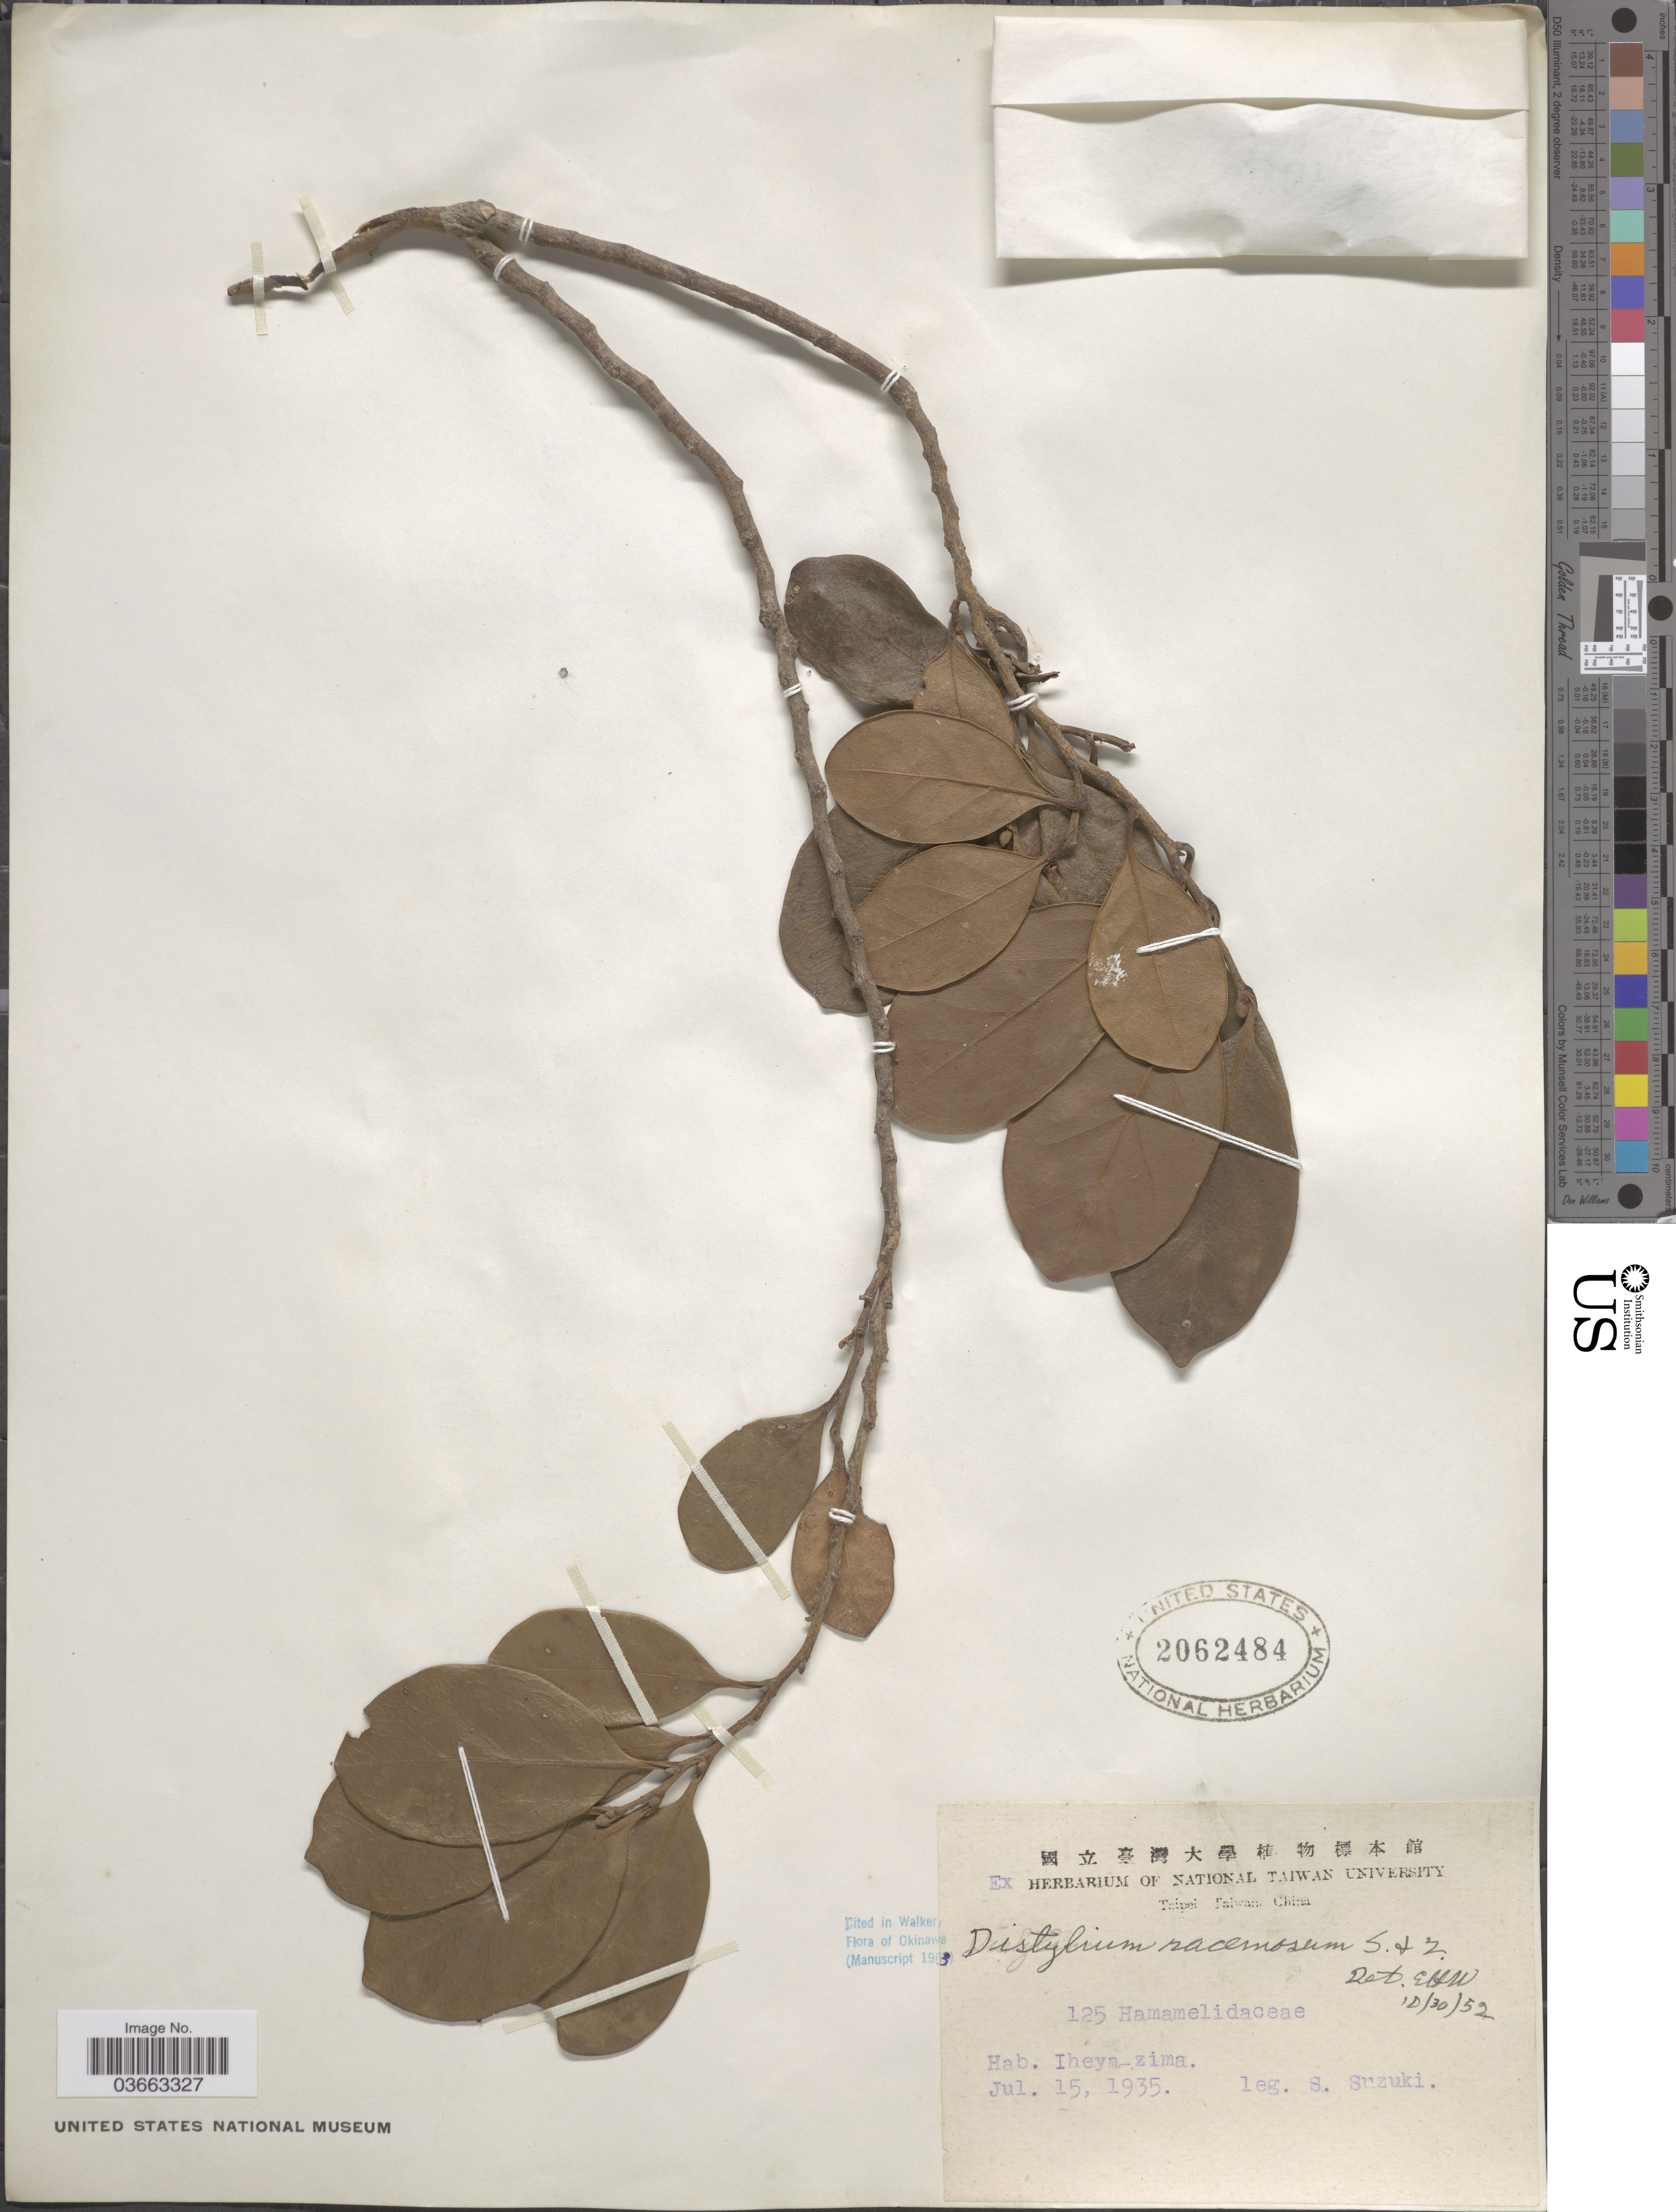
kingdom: Plantae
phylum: Tracheophyta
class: Magnoliopsida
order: Saxifragales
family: Hamamelidaceae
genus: Distylium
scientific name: Distylium racemosum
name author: Siebold & Zucc.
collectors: S. Suzuki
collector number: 125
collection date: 1935-07-15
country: Japan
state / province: Okinawa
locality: Iheya-zima.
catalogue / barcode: US 2062484